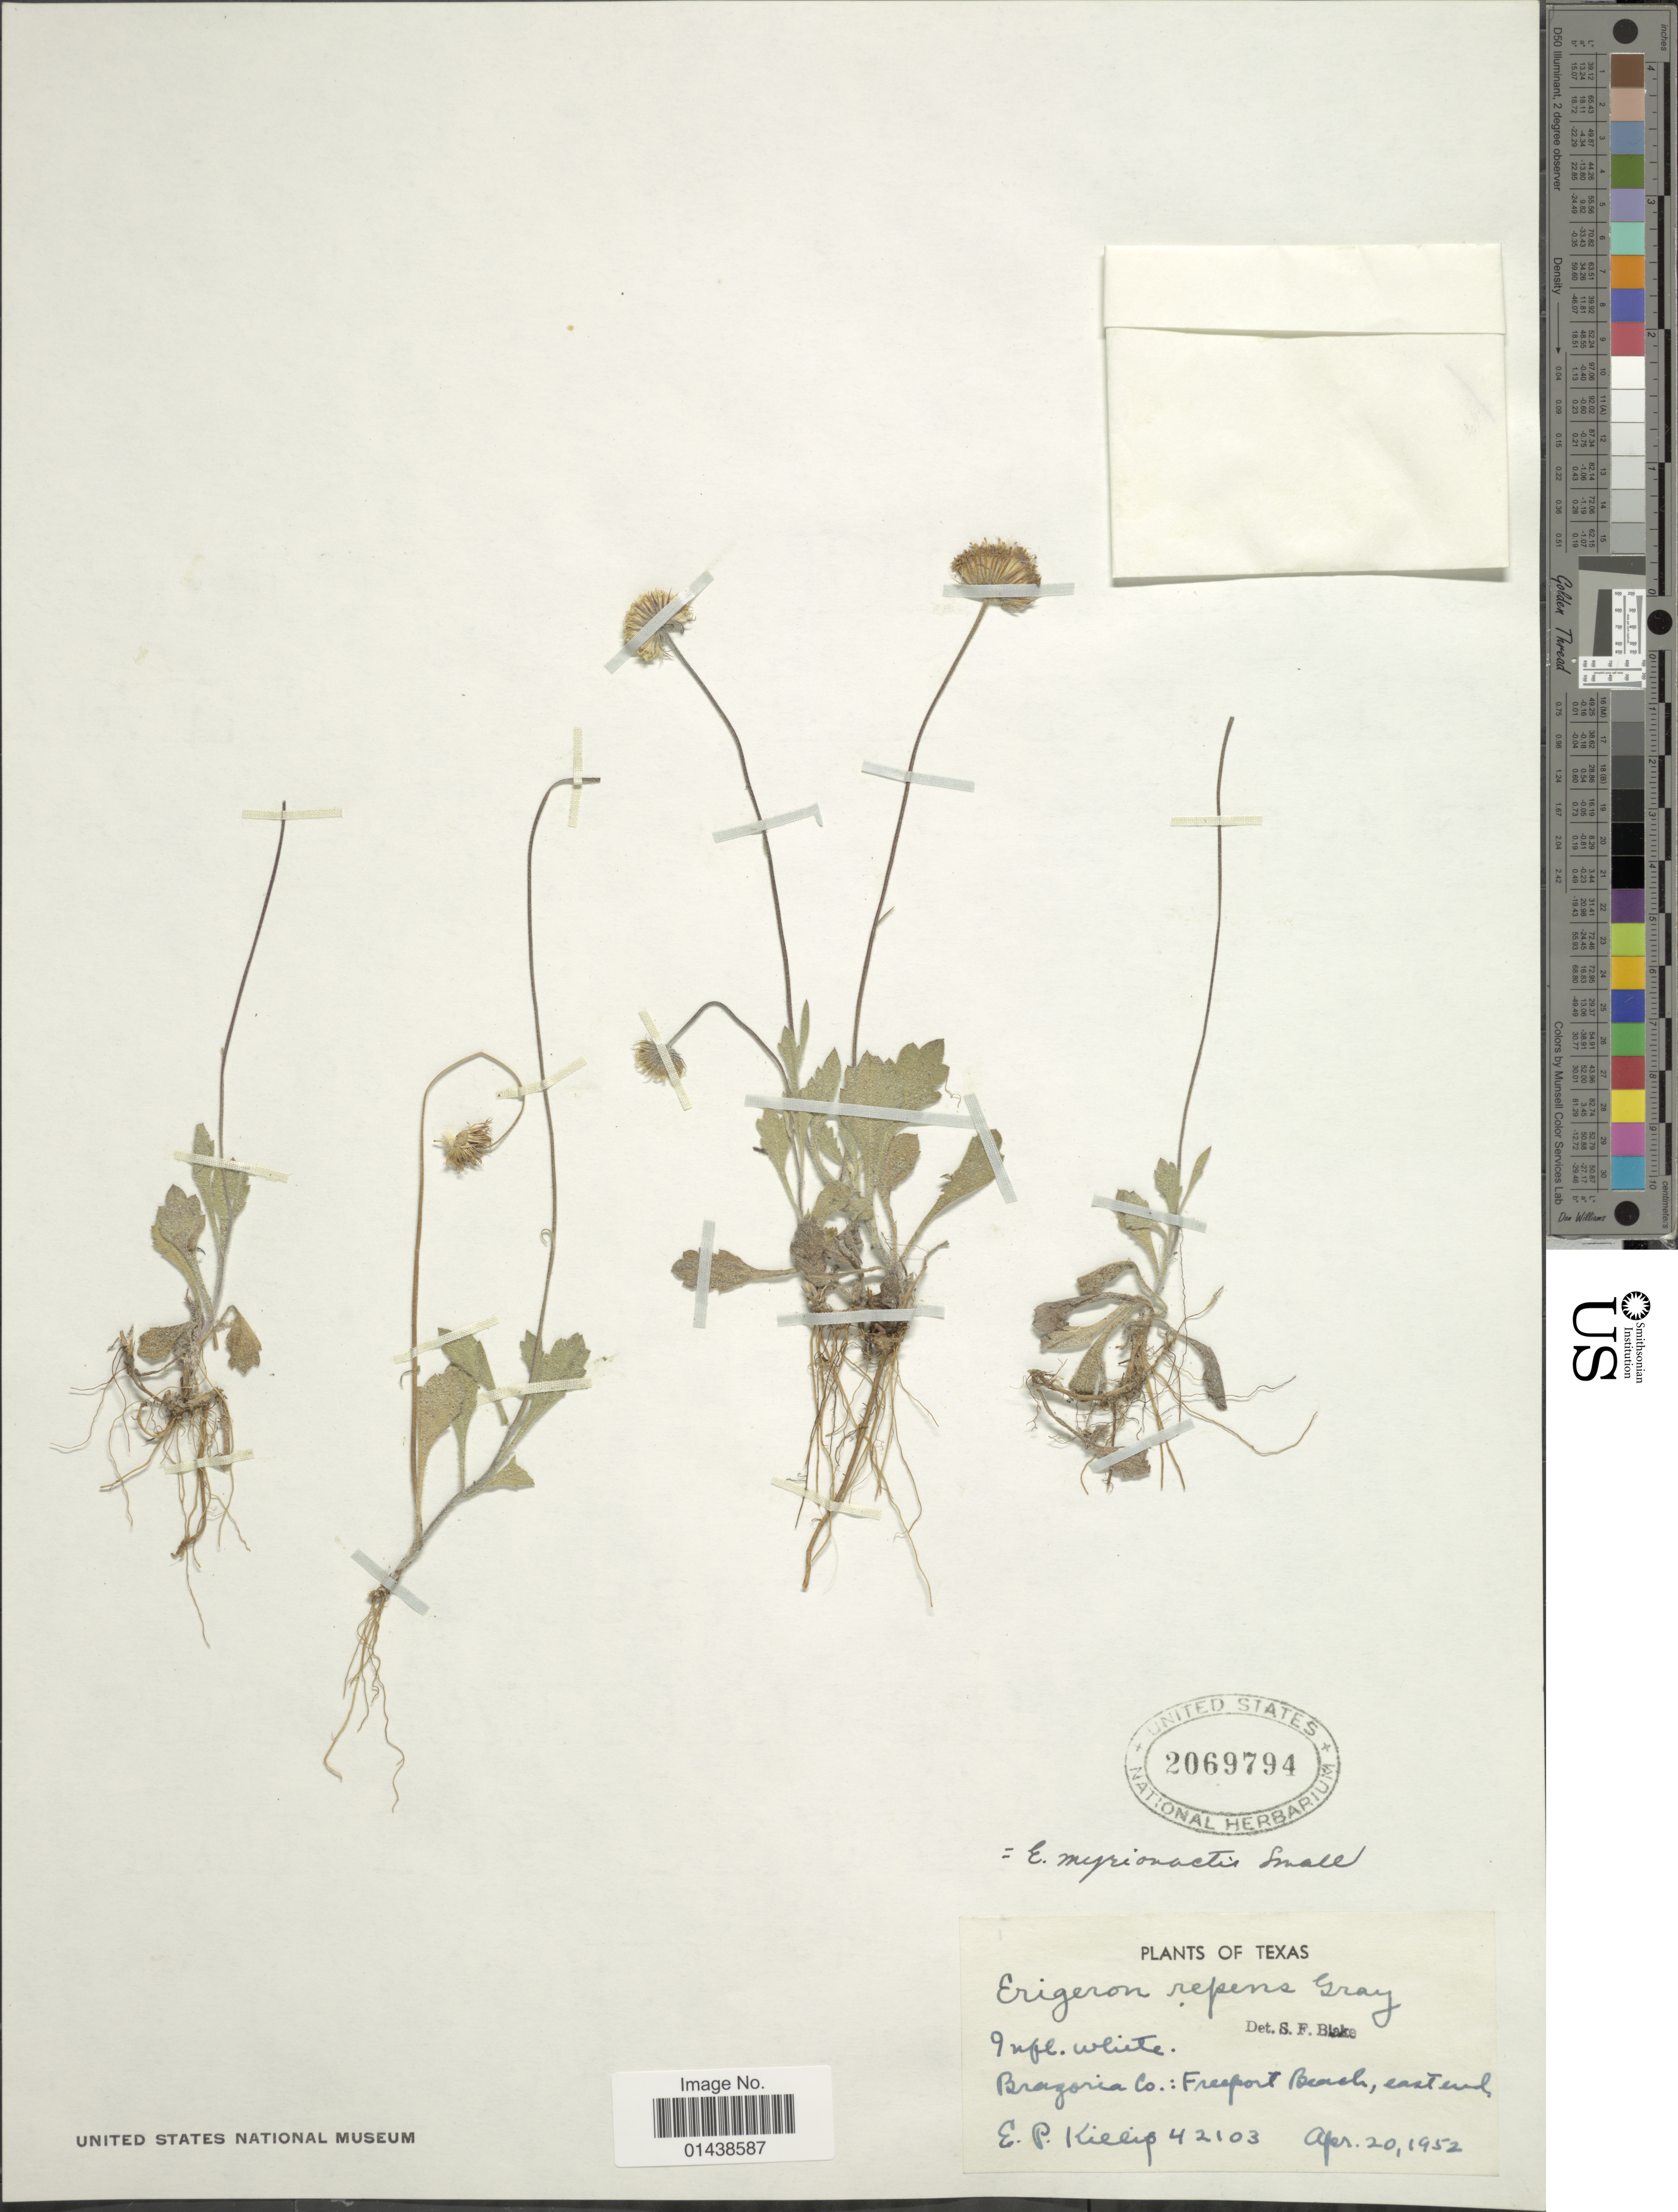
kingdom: Plantae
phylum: Tracheophyta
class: Magnoliopsida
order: Asterales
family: Asteraceae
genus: Erigeron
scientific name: Erigeron myrionactis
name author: Small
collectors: E. P. Killip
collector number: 42103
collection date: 1952-04-20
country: United States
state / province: Texas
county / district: Brazoria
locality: Freeport Beach, east end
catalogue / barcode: US 2069794